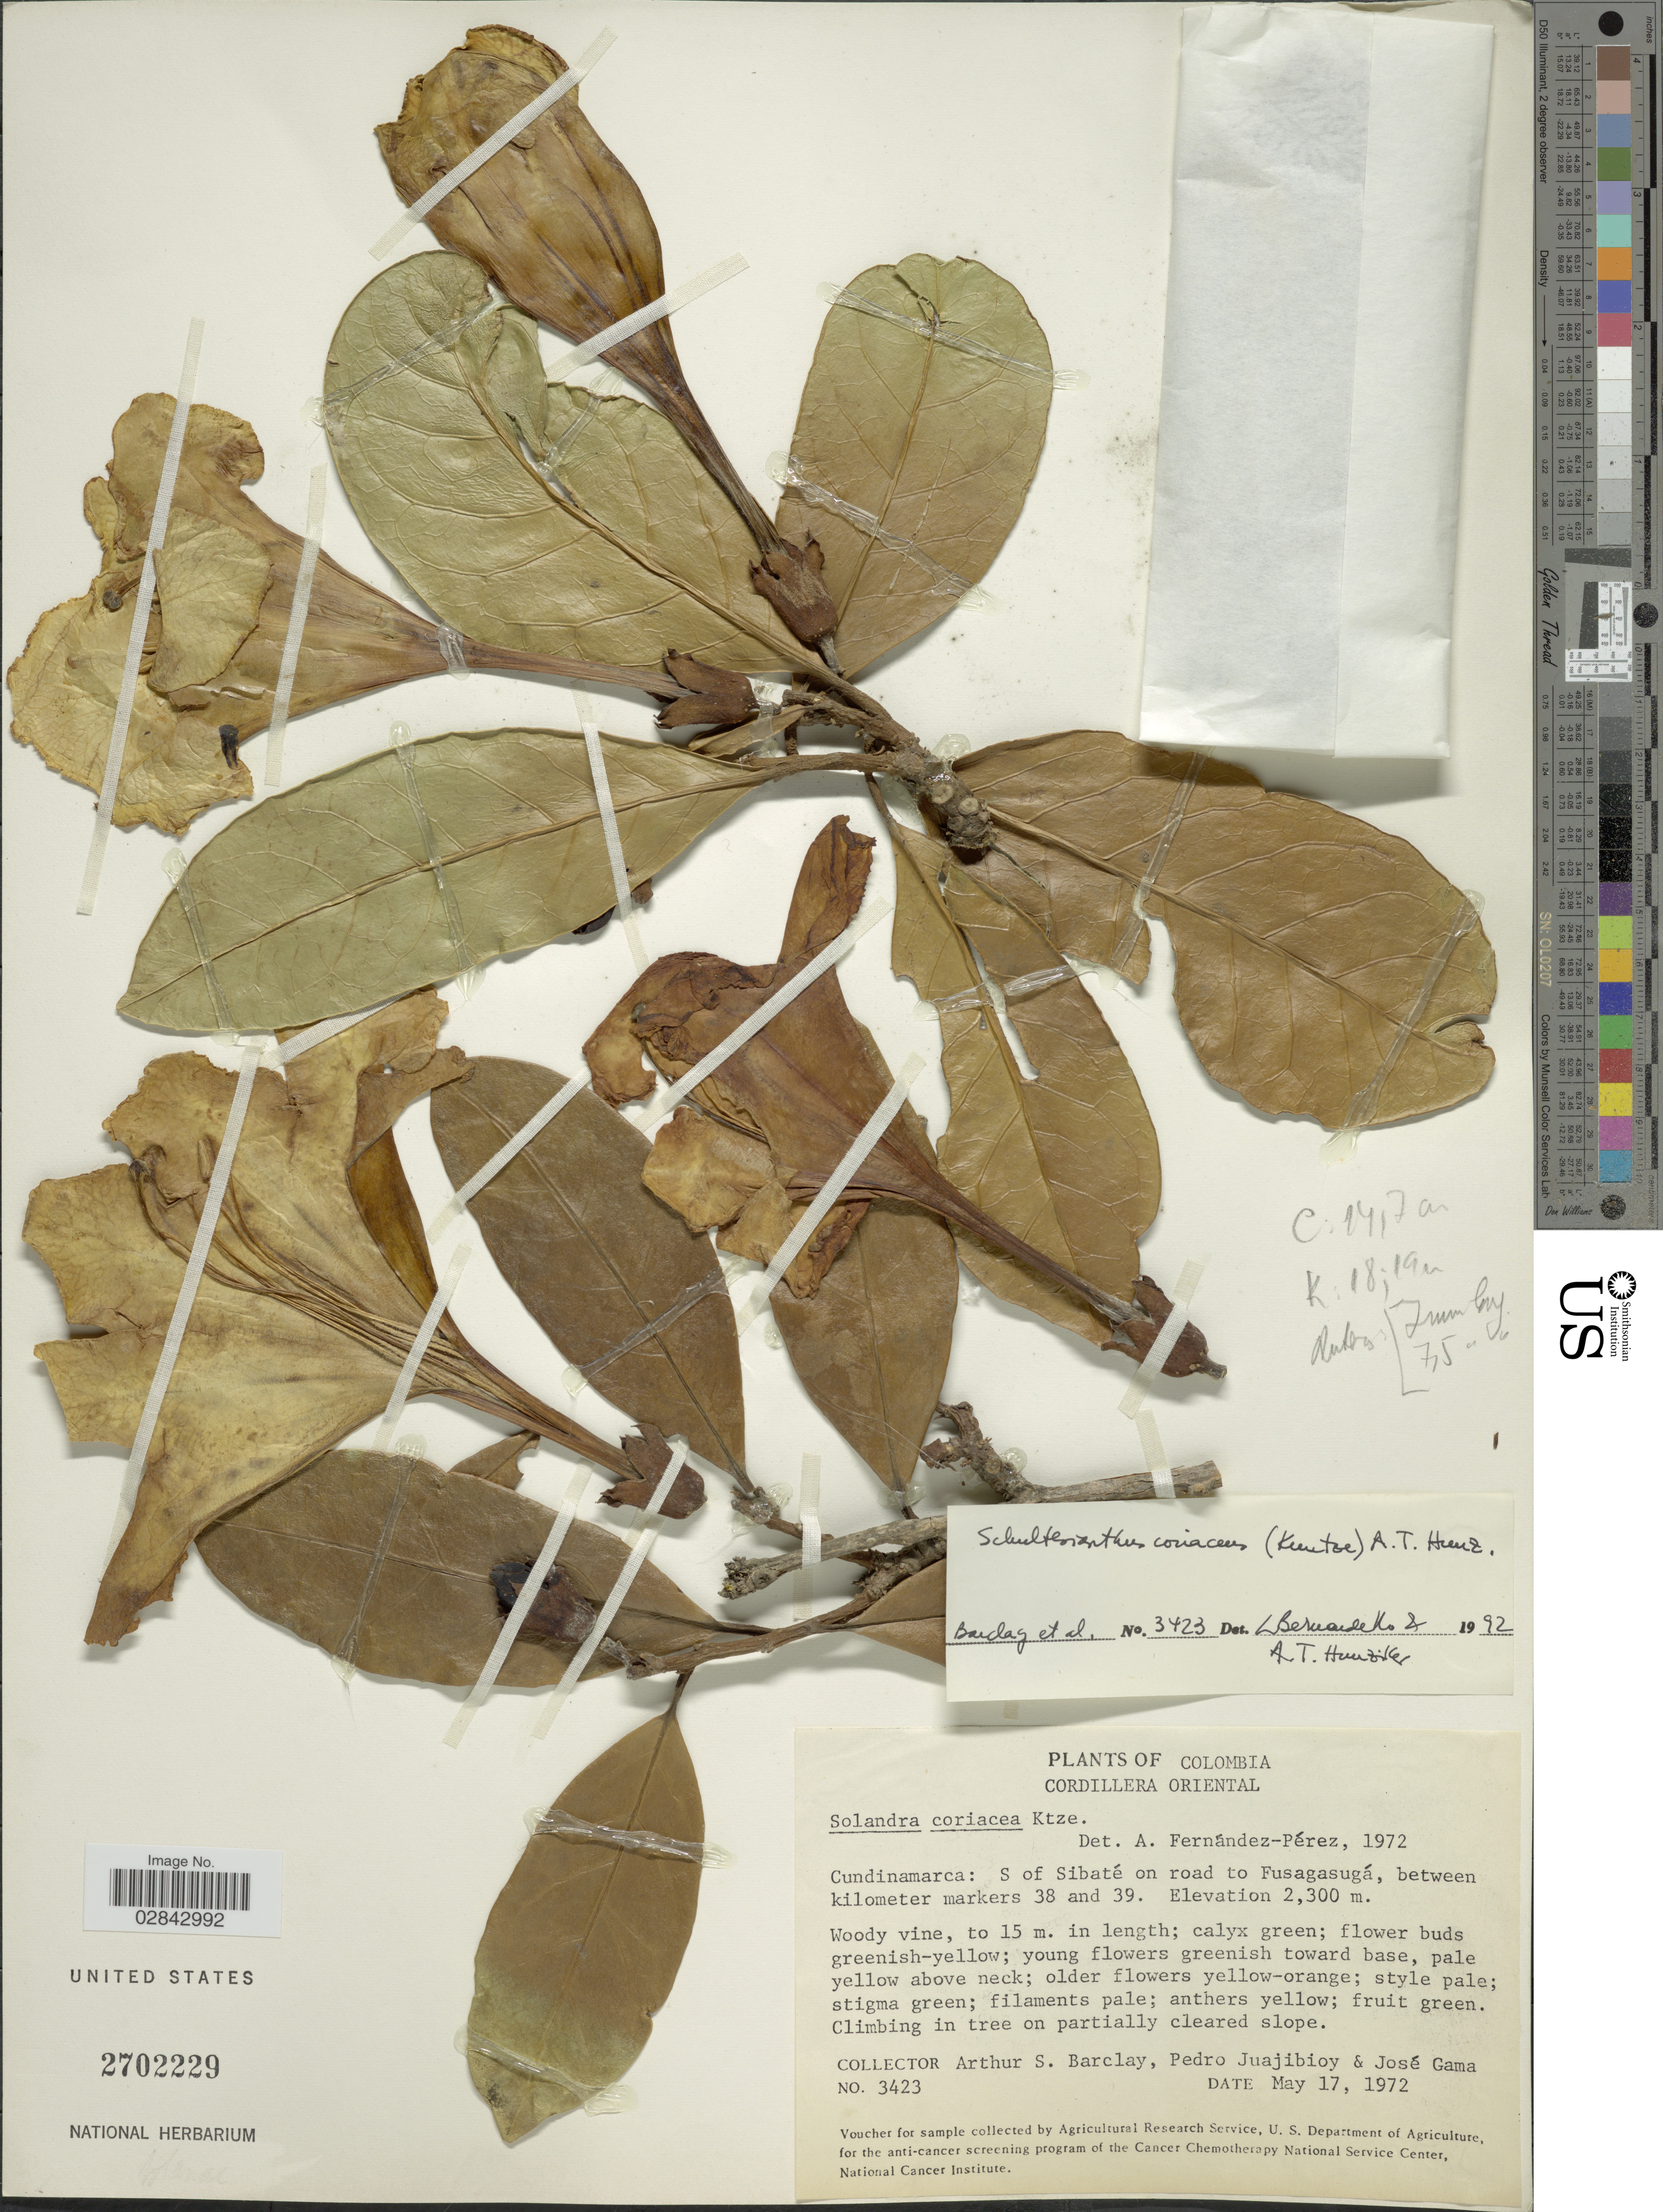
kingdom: Plantae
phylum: Tracheophyta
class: Magnoliopsida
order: Solanales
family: Solanaceae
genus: Schultesianthus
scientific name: Schultesianthus coriaceus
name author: (Kuntze) Hunz.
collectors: A. S. Barclay, P. Juajibioy & J. Gama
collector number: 3423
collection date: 1972-05-17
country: Colombia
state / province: Cundinamarca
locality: Cordillera Oriental. S of Sibaté on road to Fusagasugá, between Kilometer markers 38 and 39.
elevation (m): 2300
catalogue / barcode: US 2702229